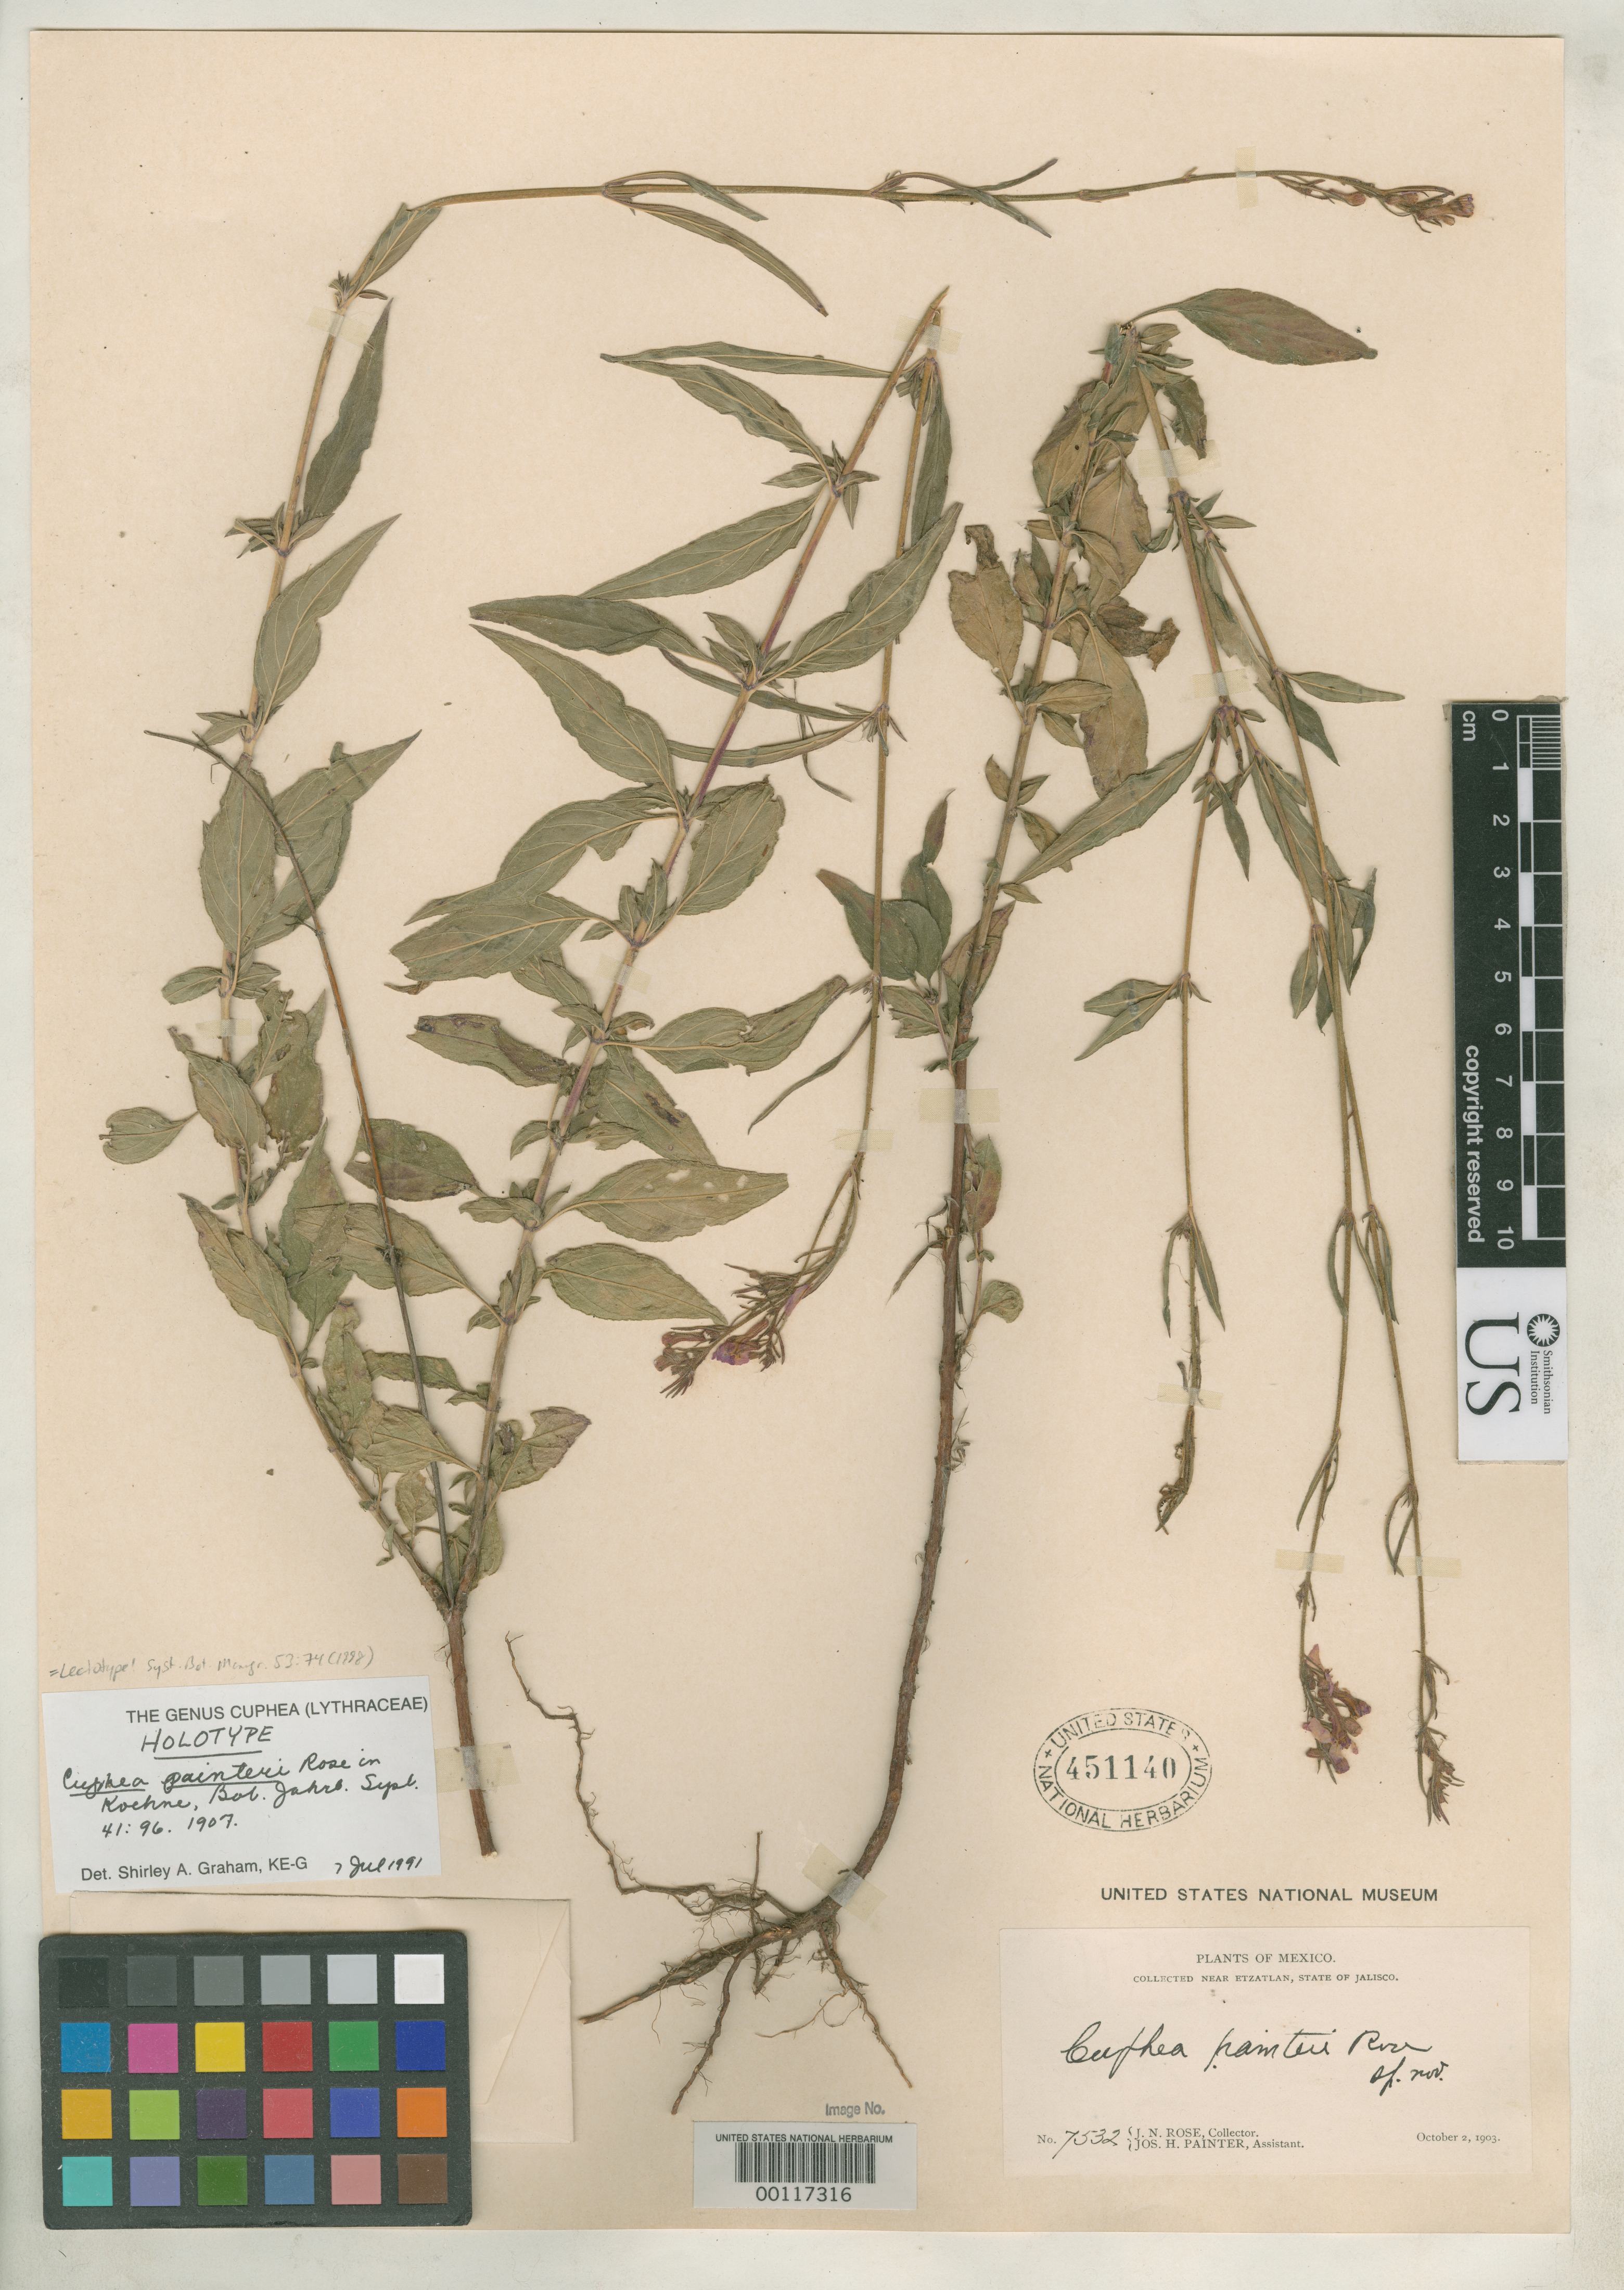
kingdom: Plantae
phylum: Tracheophyta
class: Magnoliopsida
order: Myrtales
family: Lythraceae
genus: Cuphea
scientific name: Cuphea painteri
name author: Rose in Koehne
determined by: Graham, Shirley Ann Tousch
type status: Lectotype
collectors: J. N. Rose & J. H. Painter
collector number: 7532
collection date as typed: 02 Oct 1903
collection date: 1903-10-02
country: Mexico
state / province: Jalisco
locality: Near Etzatlan.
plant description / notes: Attributed to "Rose 1907, Contrib. Un. States Nat. Herb."; description (re-)published 1909, Contr. U.S. Natl. Herb. 12: 289.; Annotated by S.A. Graham (1991) as "holotype".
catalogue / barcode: US 451140